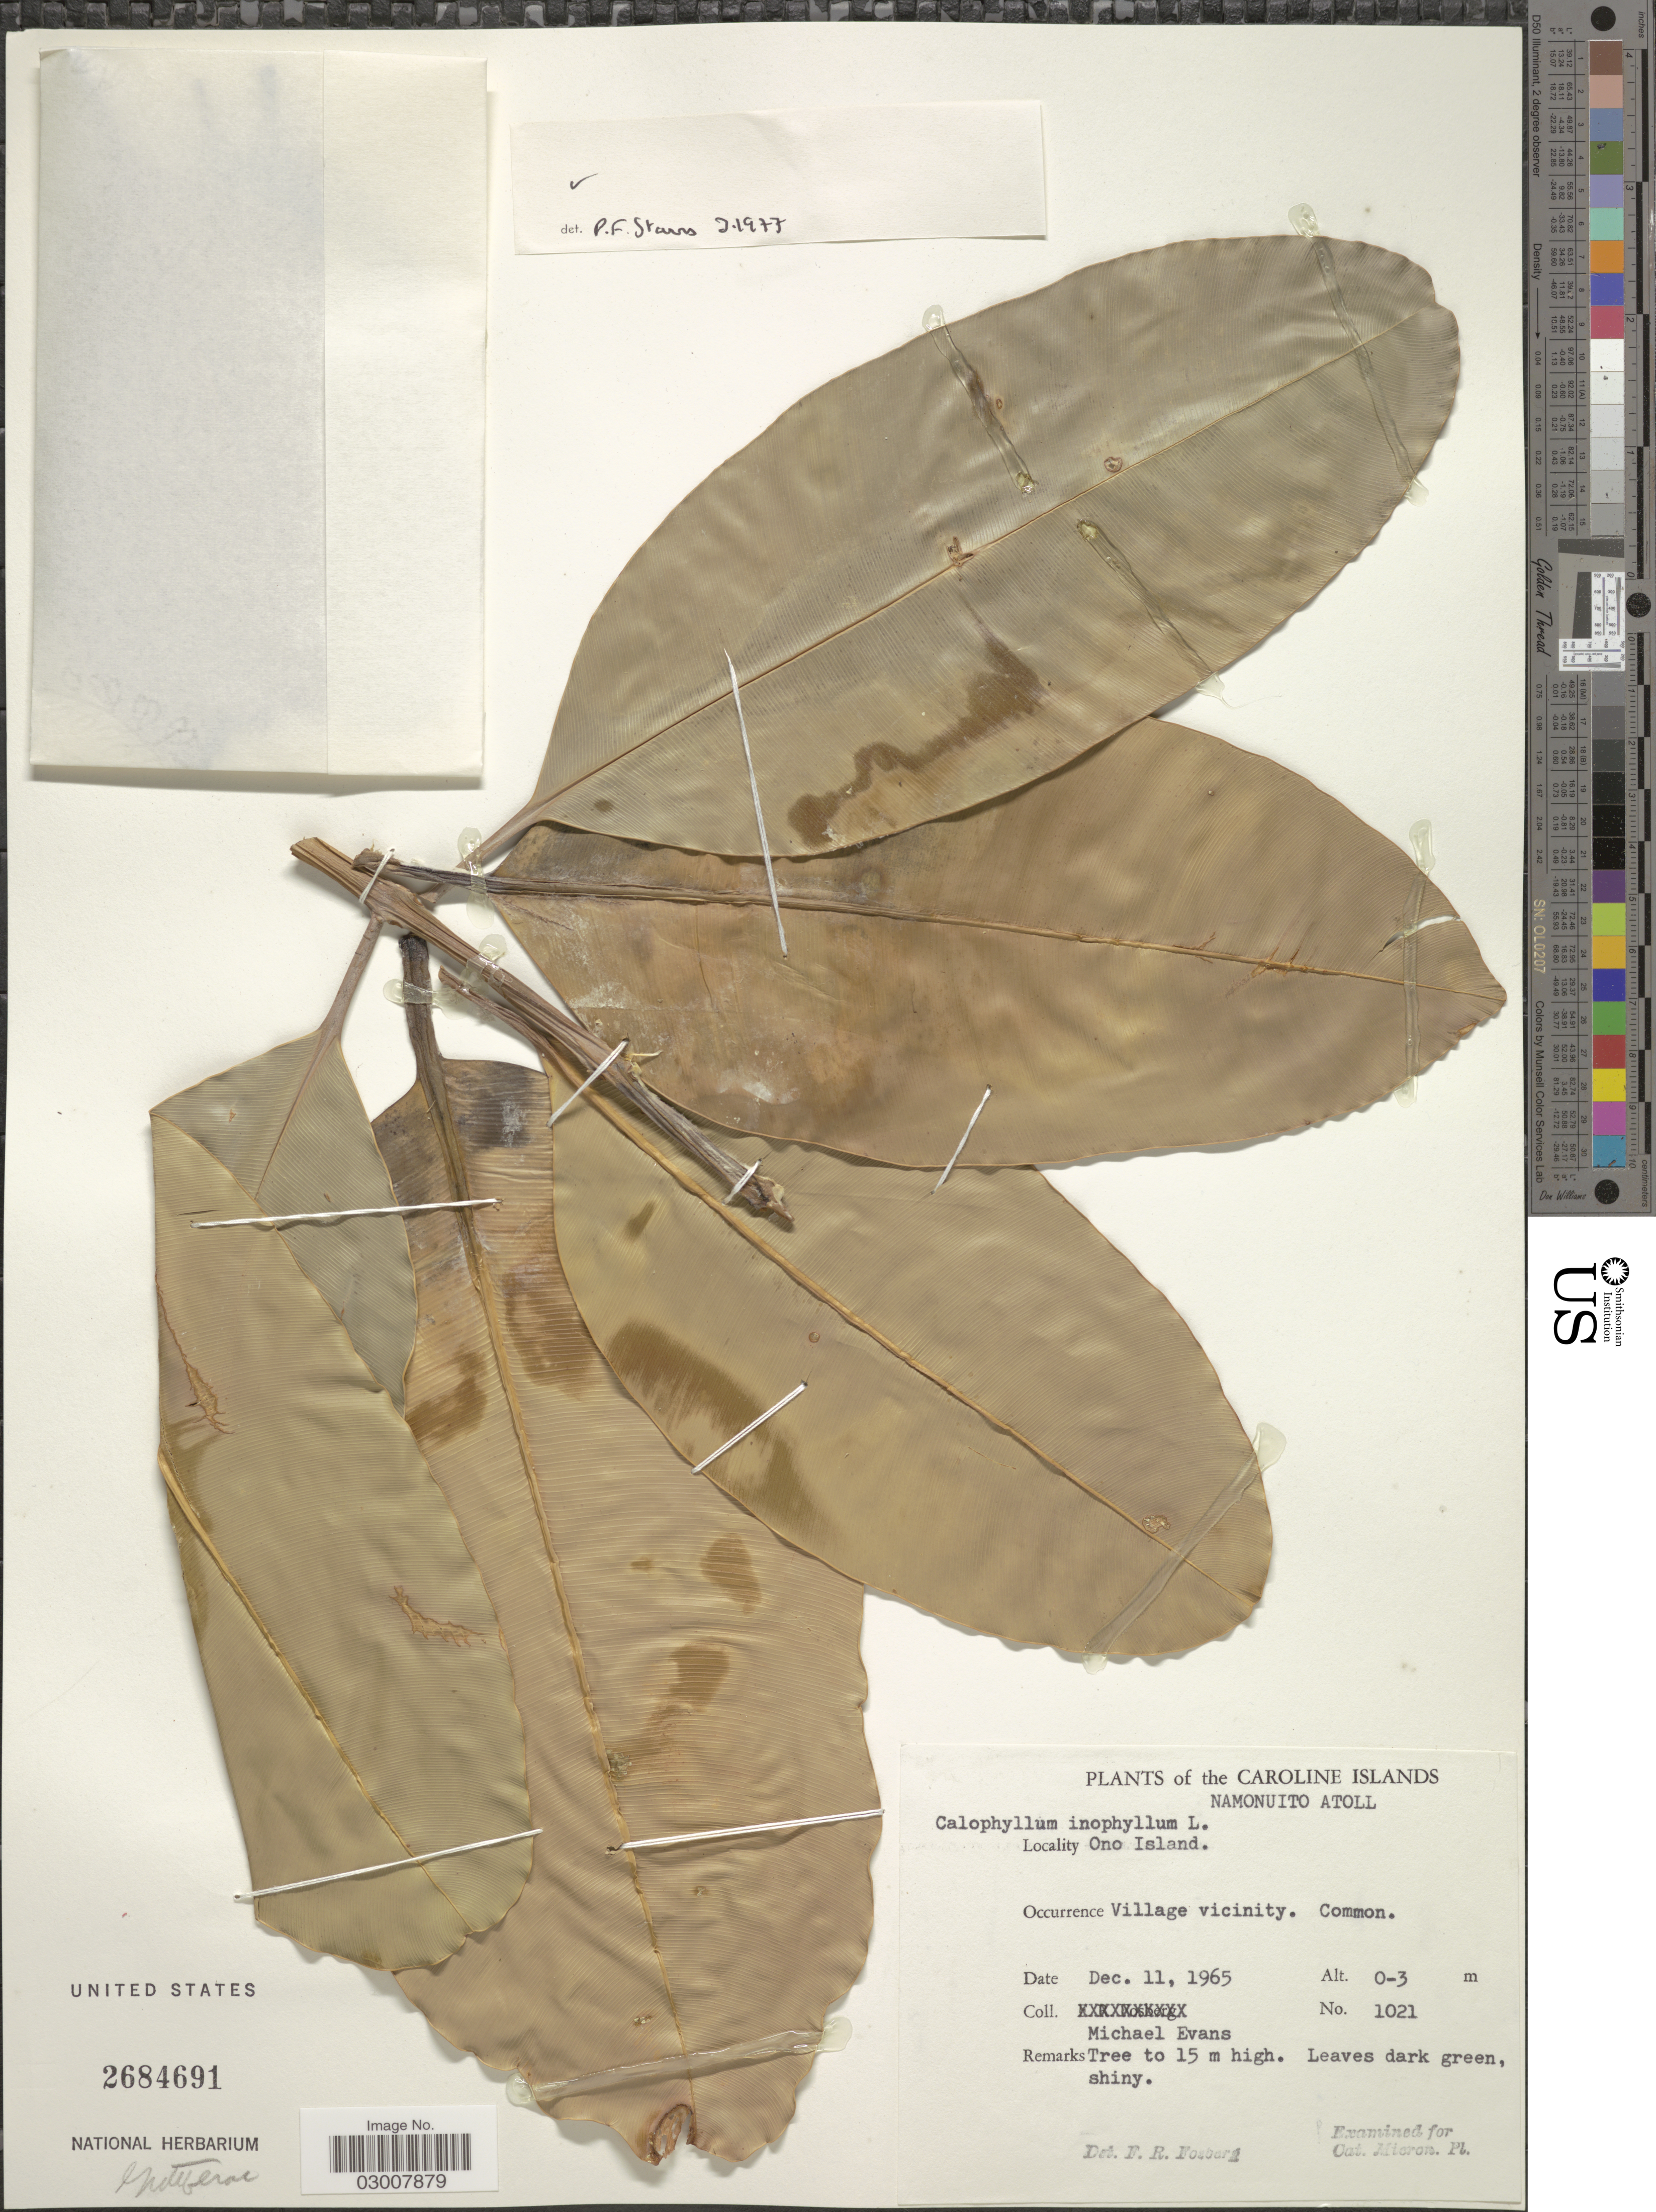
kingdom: Plantae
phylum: Tracheophyta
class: Magnoliopsida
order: Malpighiales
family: Calophyllaceae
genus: Calophyllum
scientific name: Calophyllum inophyllum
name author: L.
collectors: M. Evans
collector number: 1021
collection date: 1965-12-11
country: Micronesia, Federated States of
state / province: Truk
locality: The Caroline Islands, Namonuito Atoll. Ono Island.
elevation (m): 0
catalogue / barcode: US 2684691